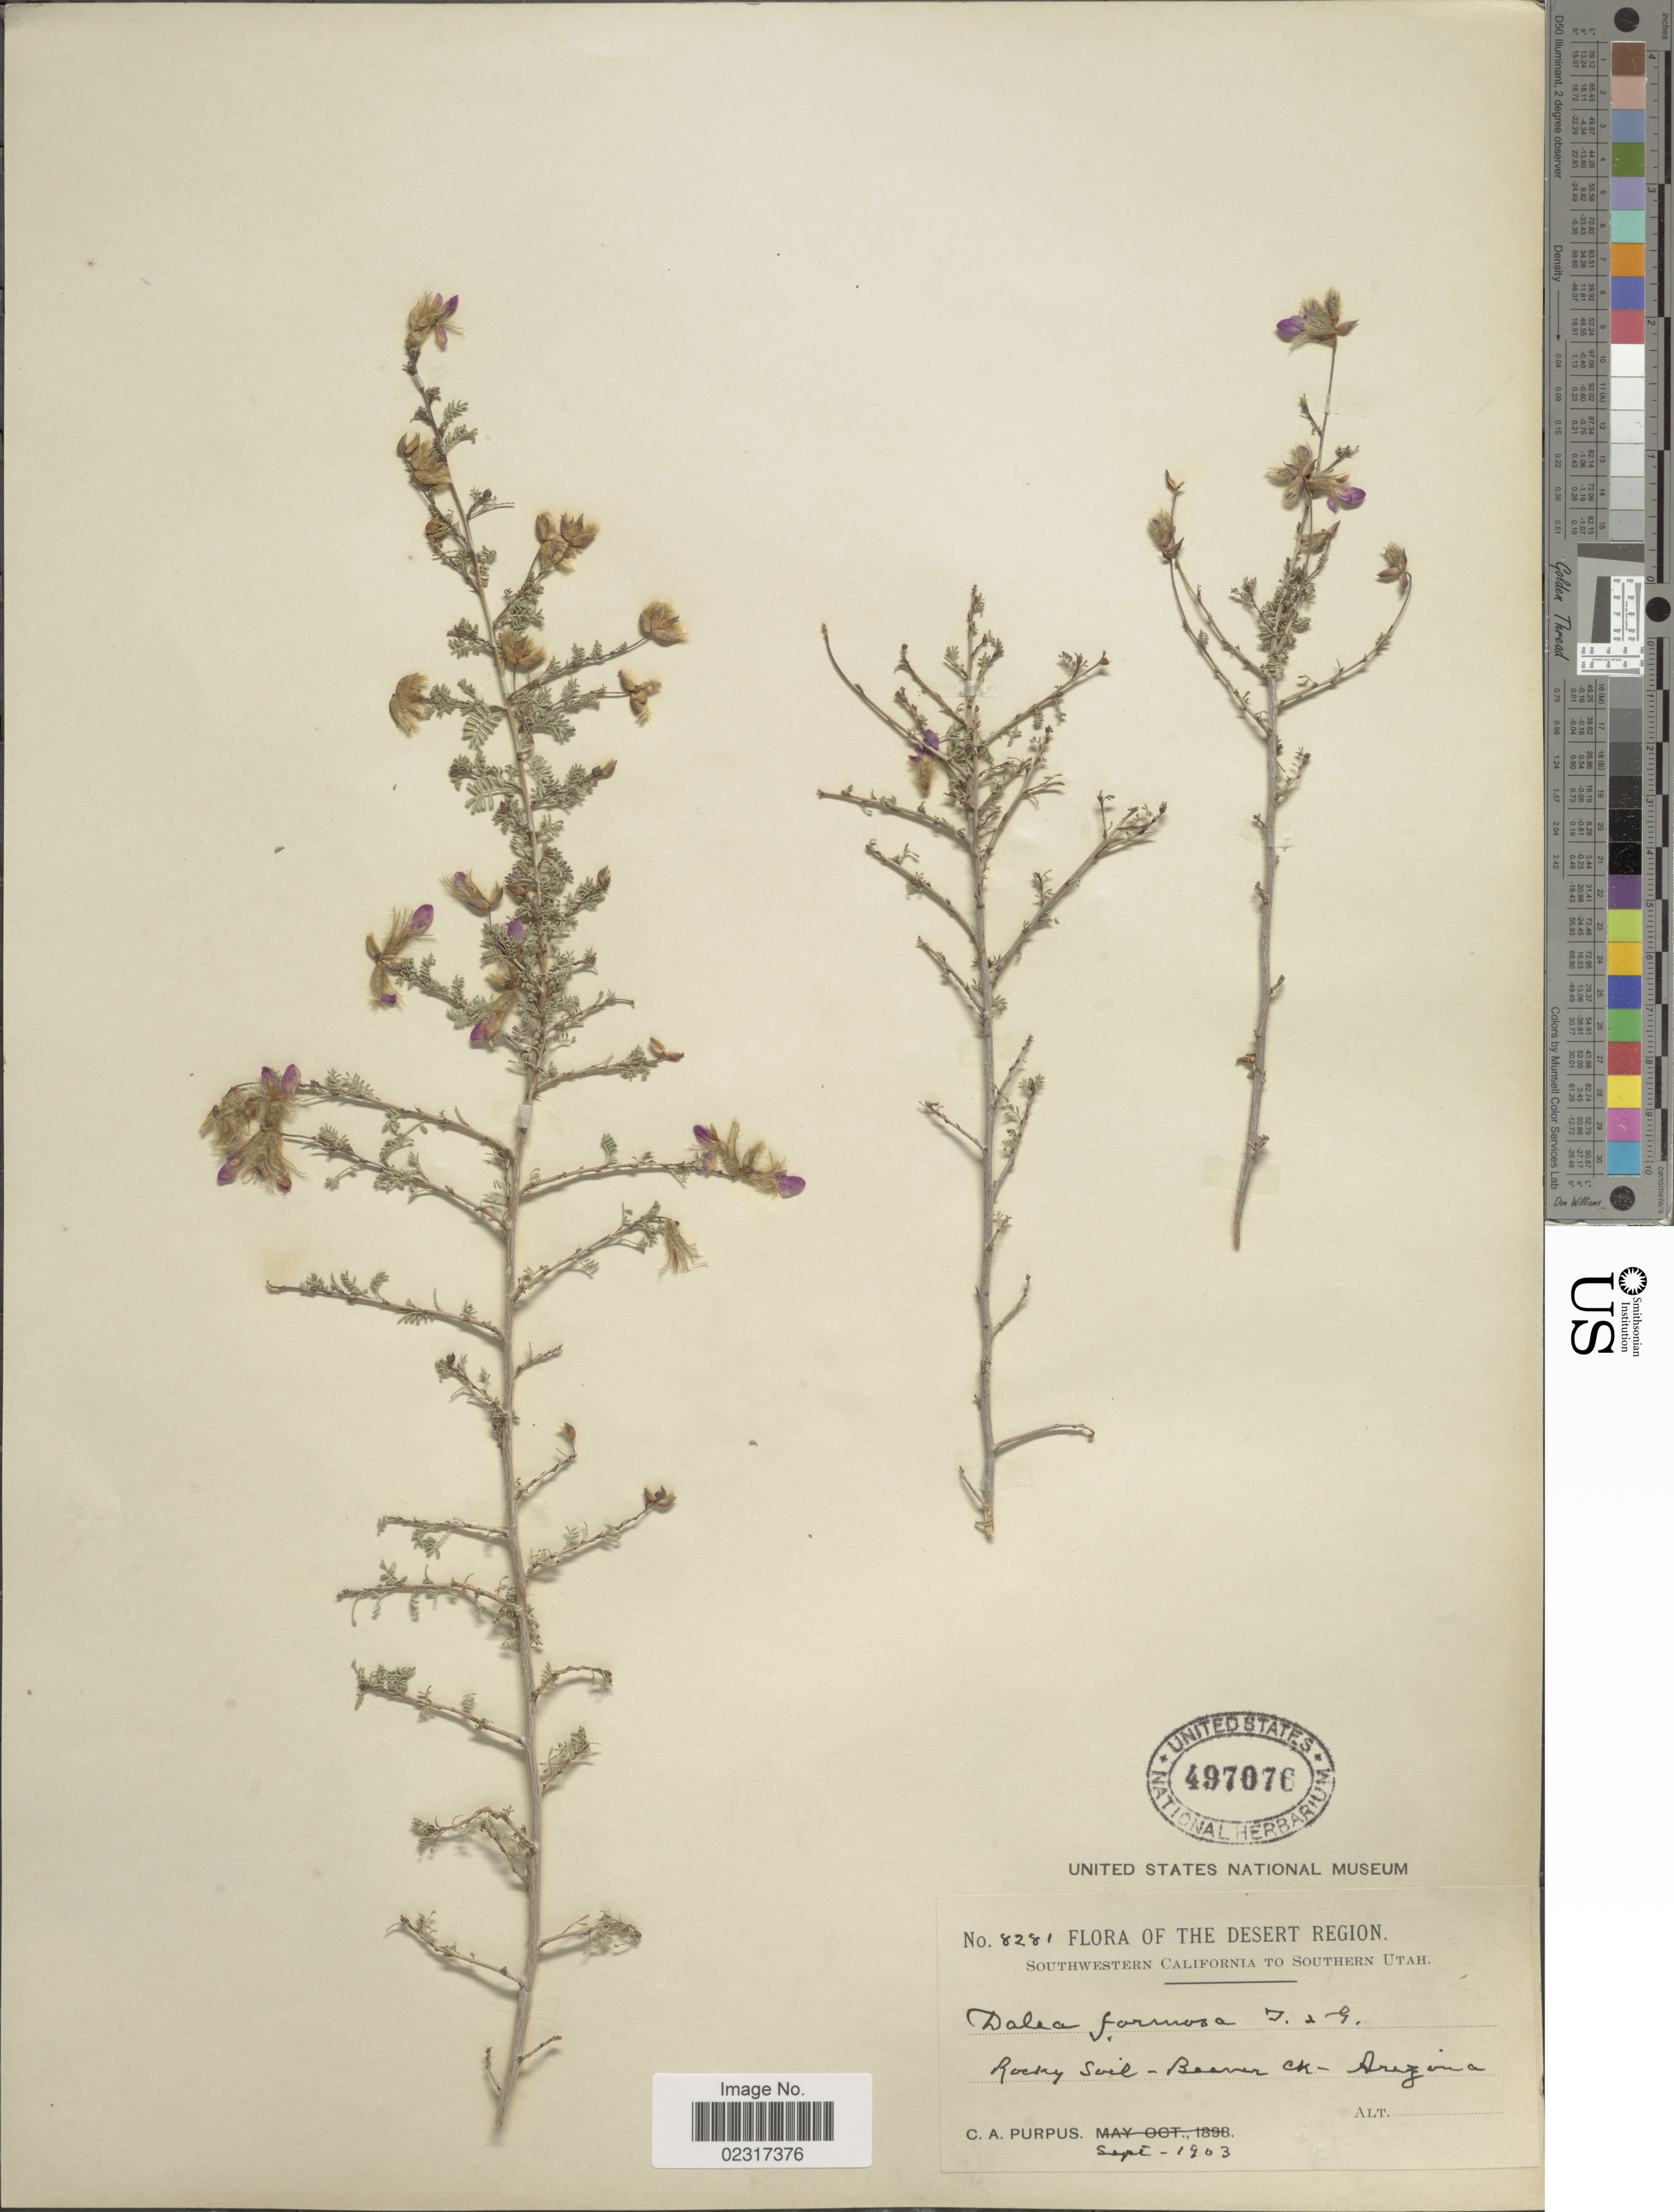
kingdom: Plantae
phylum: Tracheophyta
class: Magnoliopsida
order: Fabales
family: Fabaceae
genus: Dalea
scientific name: Dalea formosa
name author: Torr.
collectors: C. A. Purpus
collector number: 8281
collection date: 1903-09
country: United States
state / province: Arizona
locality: The Desert Region, rocky soil-Beaver ck (Creek)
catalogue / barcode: US 497076